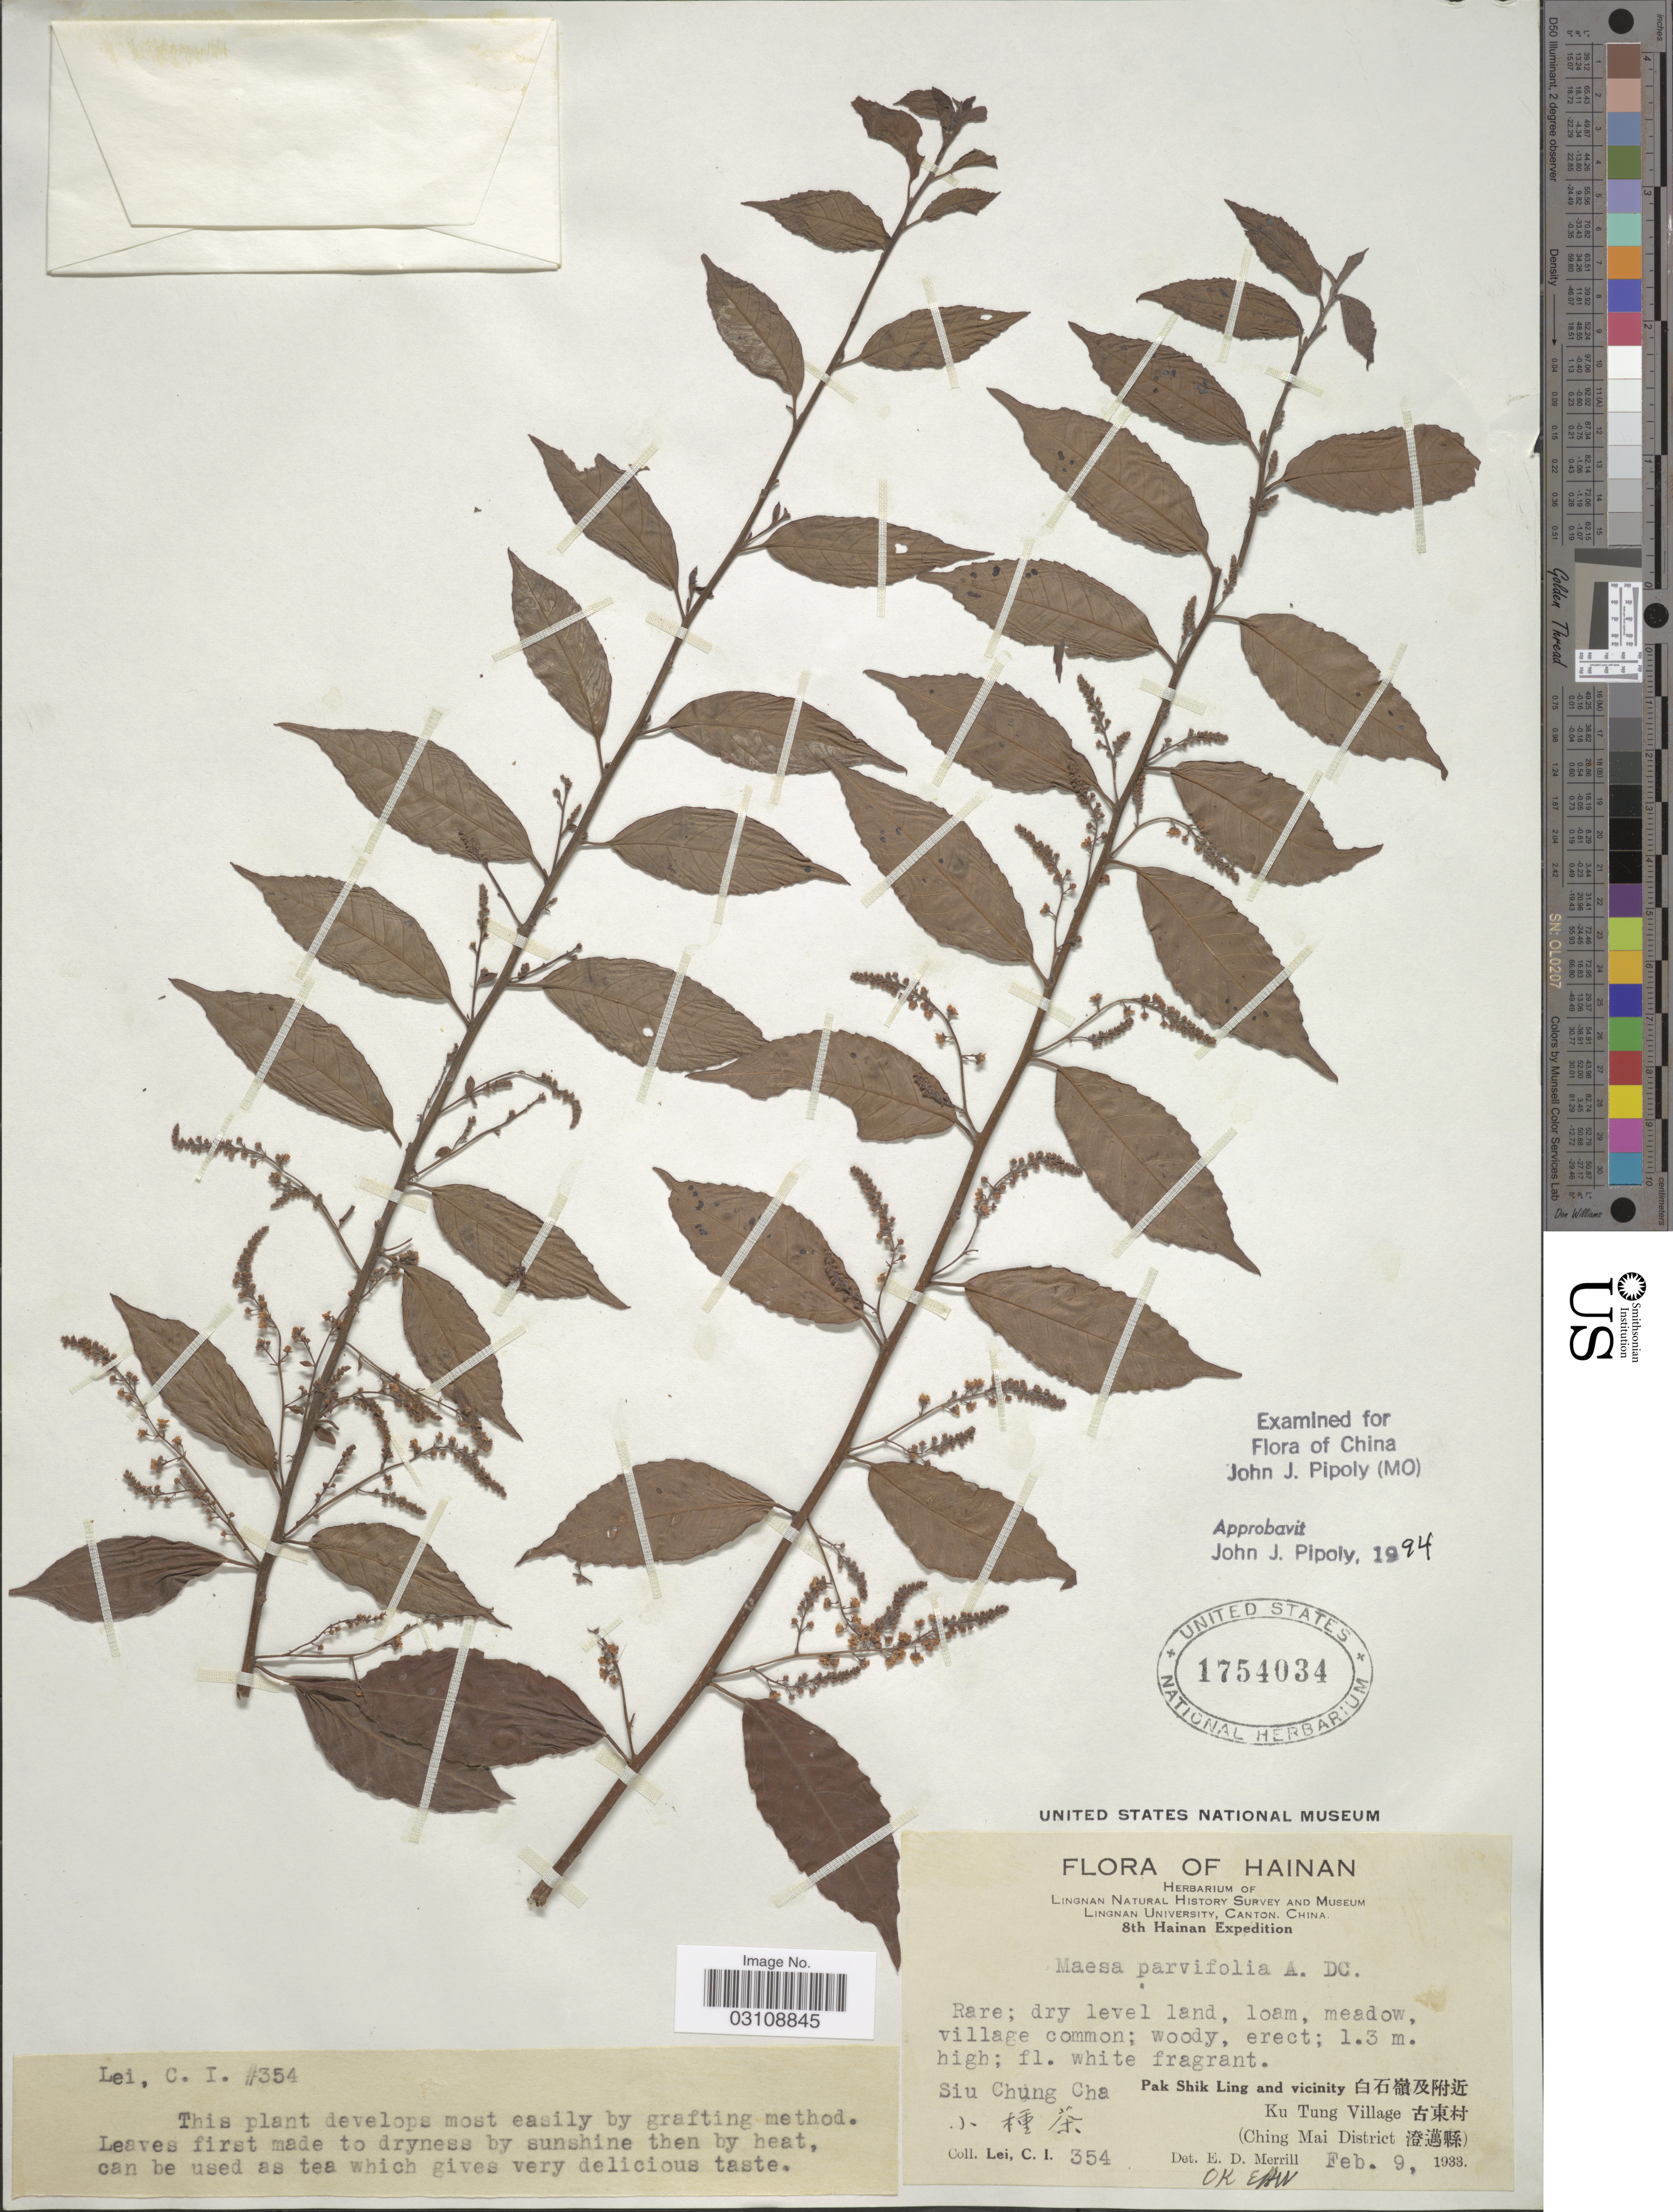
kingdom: Plantae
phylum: Tracheophyta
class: Magnoliopsida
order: Ericales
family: Primulaceae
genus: Maesa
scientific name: Maesa parvifolia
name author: A. DC.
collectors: C. I. Lei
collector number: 354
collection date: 1933-02-09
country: China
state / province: Hainan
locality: Siu Chung Cha. Pak Shik Ling and vicinity. Ku Tung Village. (Ching Mai District).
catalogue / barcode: US 1754034